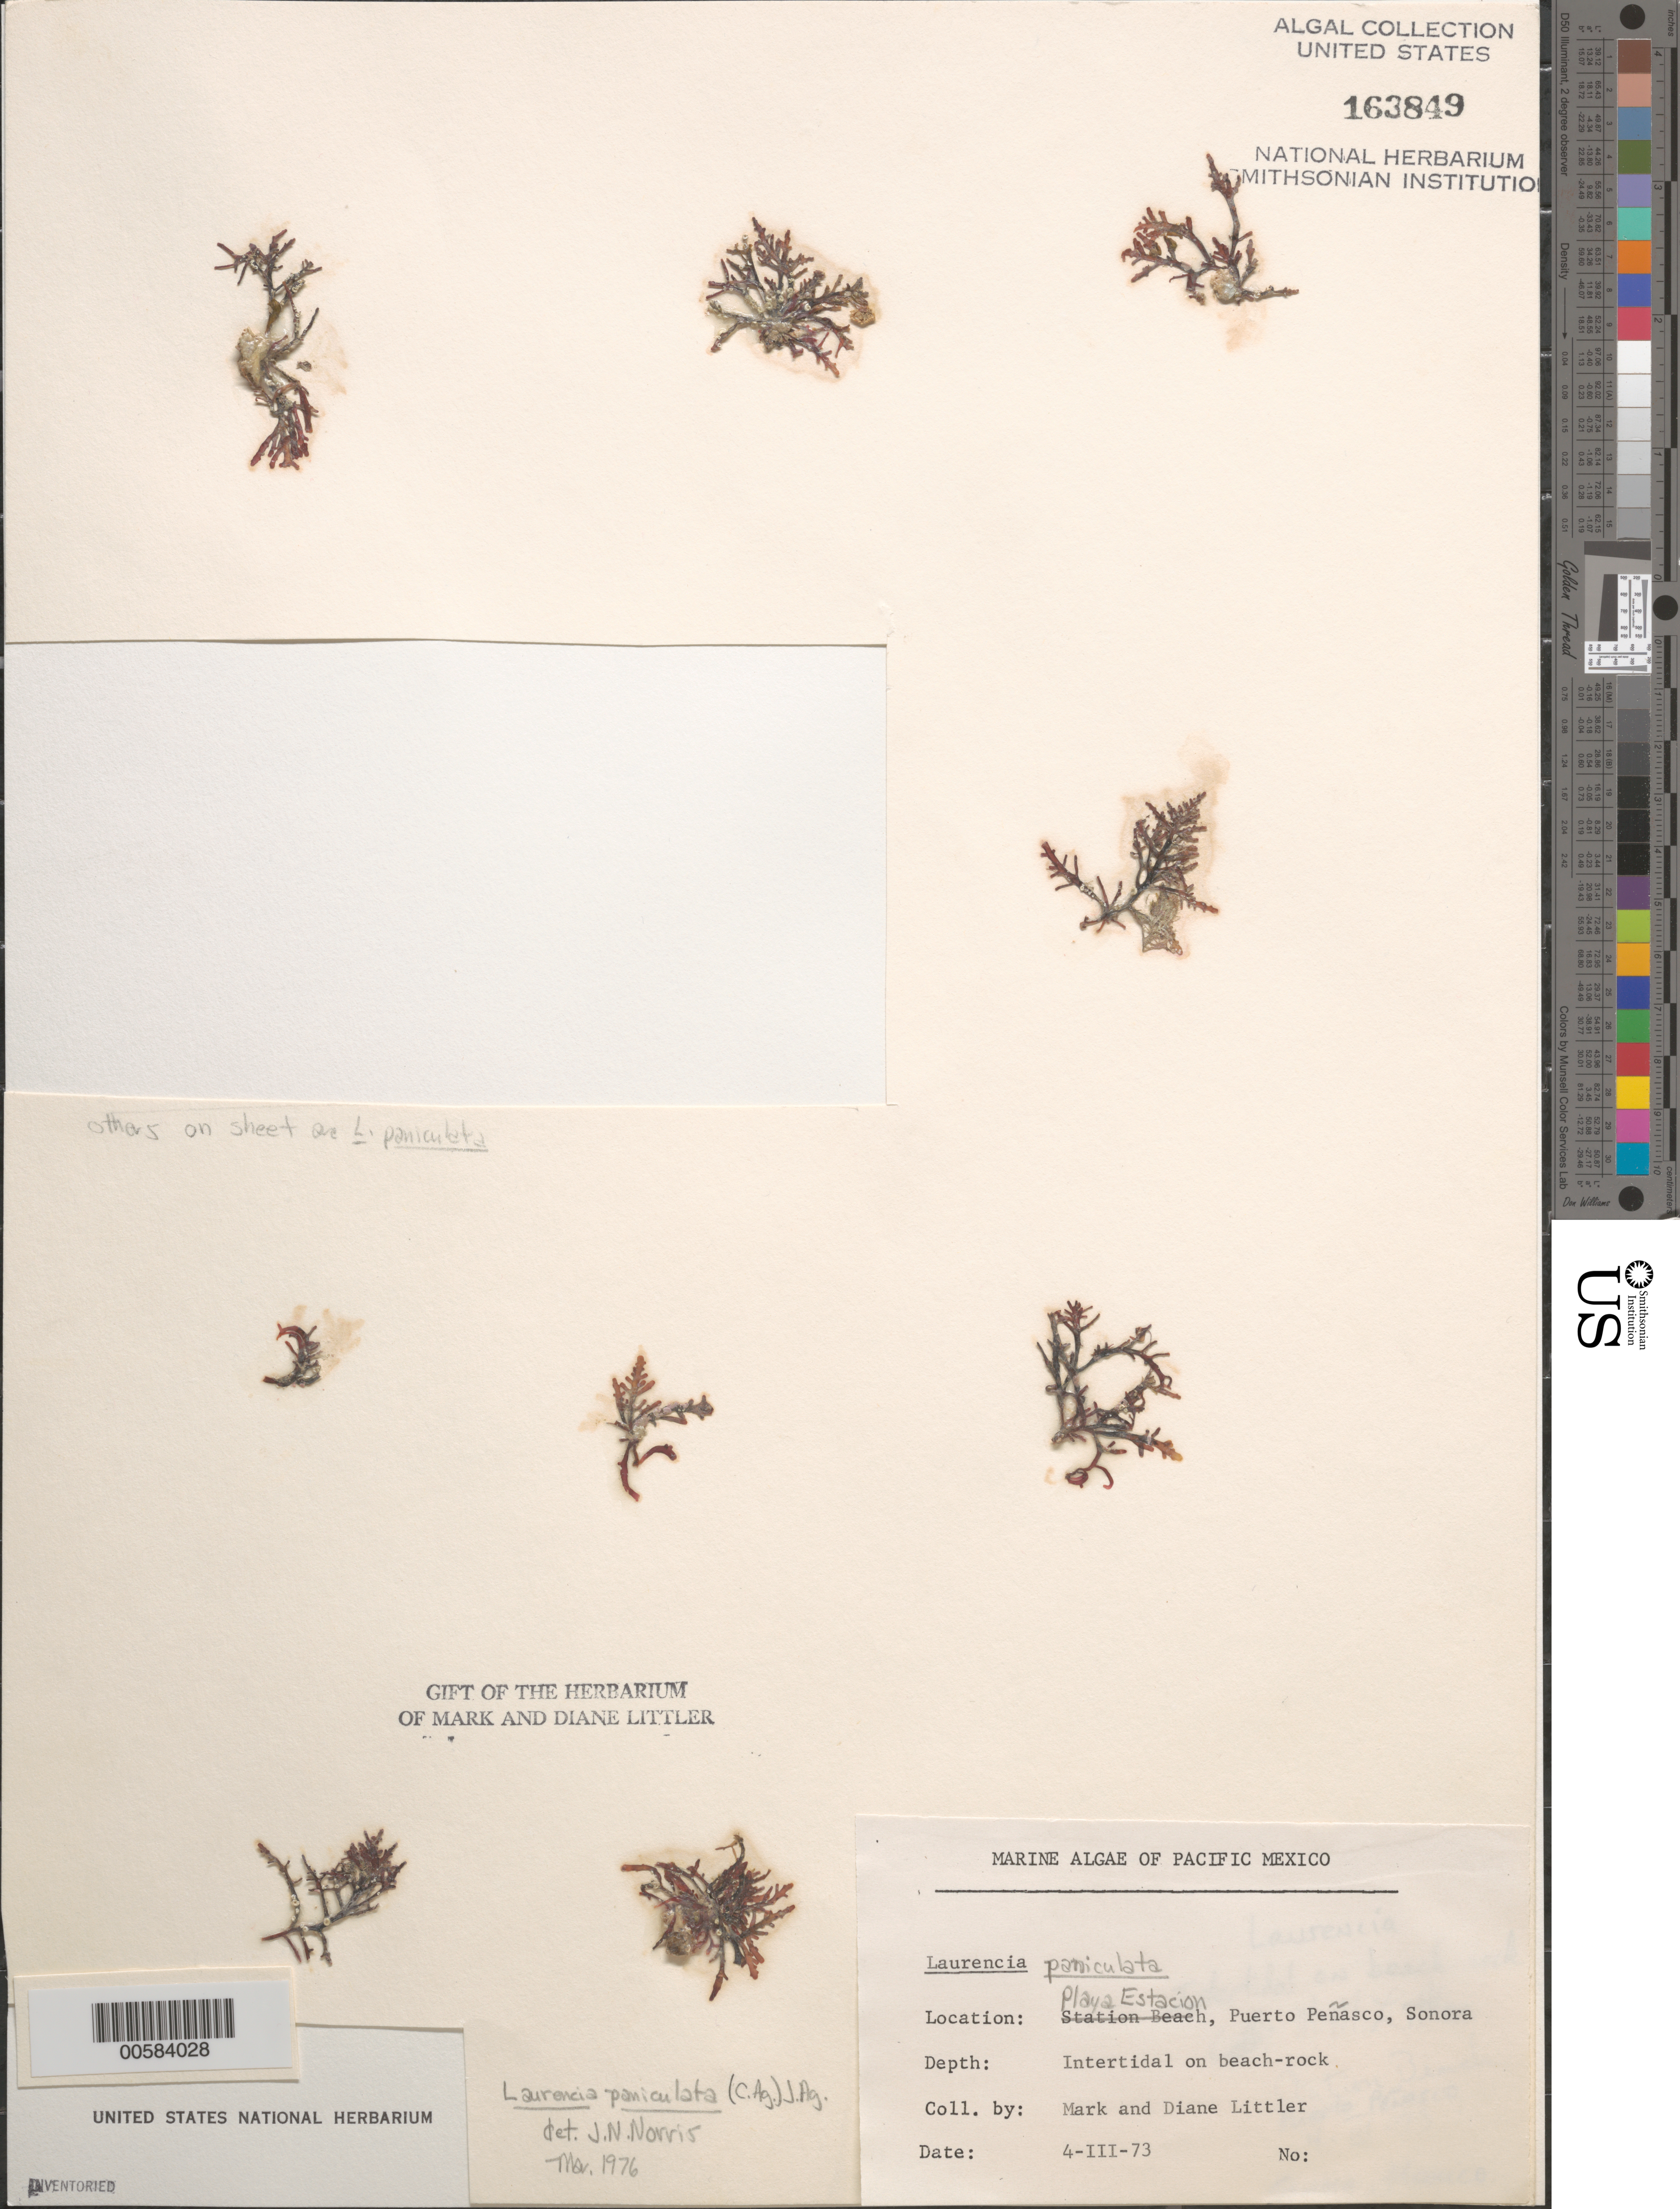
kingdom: Plantae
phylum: Rhodophyta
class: Florideophyceae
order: Ceramiales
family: Rhodomelaceae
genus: Palisada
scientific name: Palisada thuyoides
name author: (Kützing) Cassano et al.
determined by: Algae name updating Project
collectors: M. M. Littler & D. S. Littler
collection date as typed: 04 Mar 1973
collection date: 1973-03-04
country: Mexico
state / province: Sonora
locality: Playa Estacion (Station Beach), Puerto Penasco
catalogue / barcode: US 163849